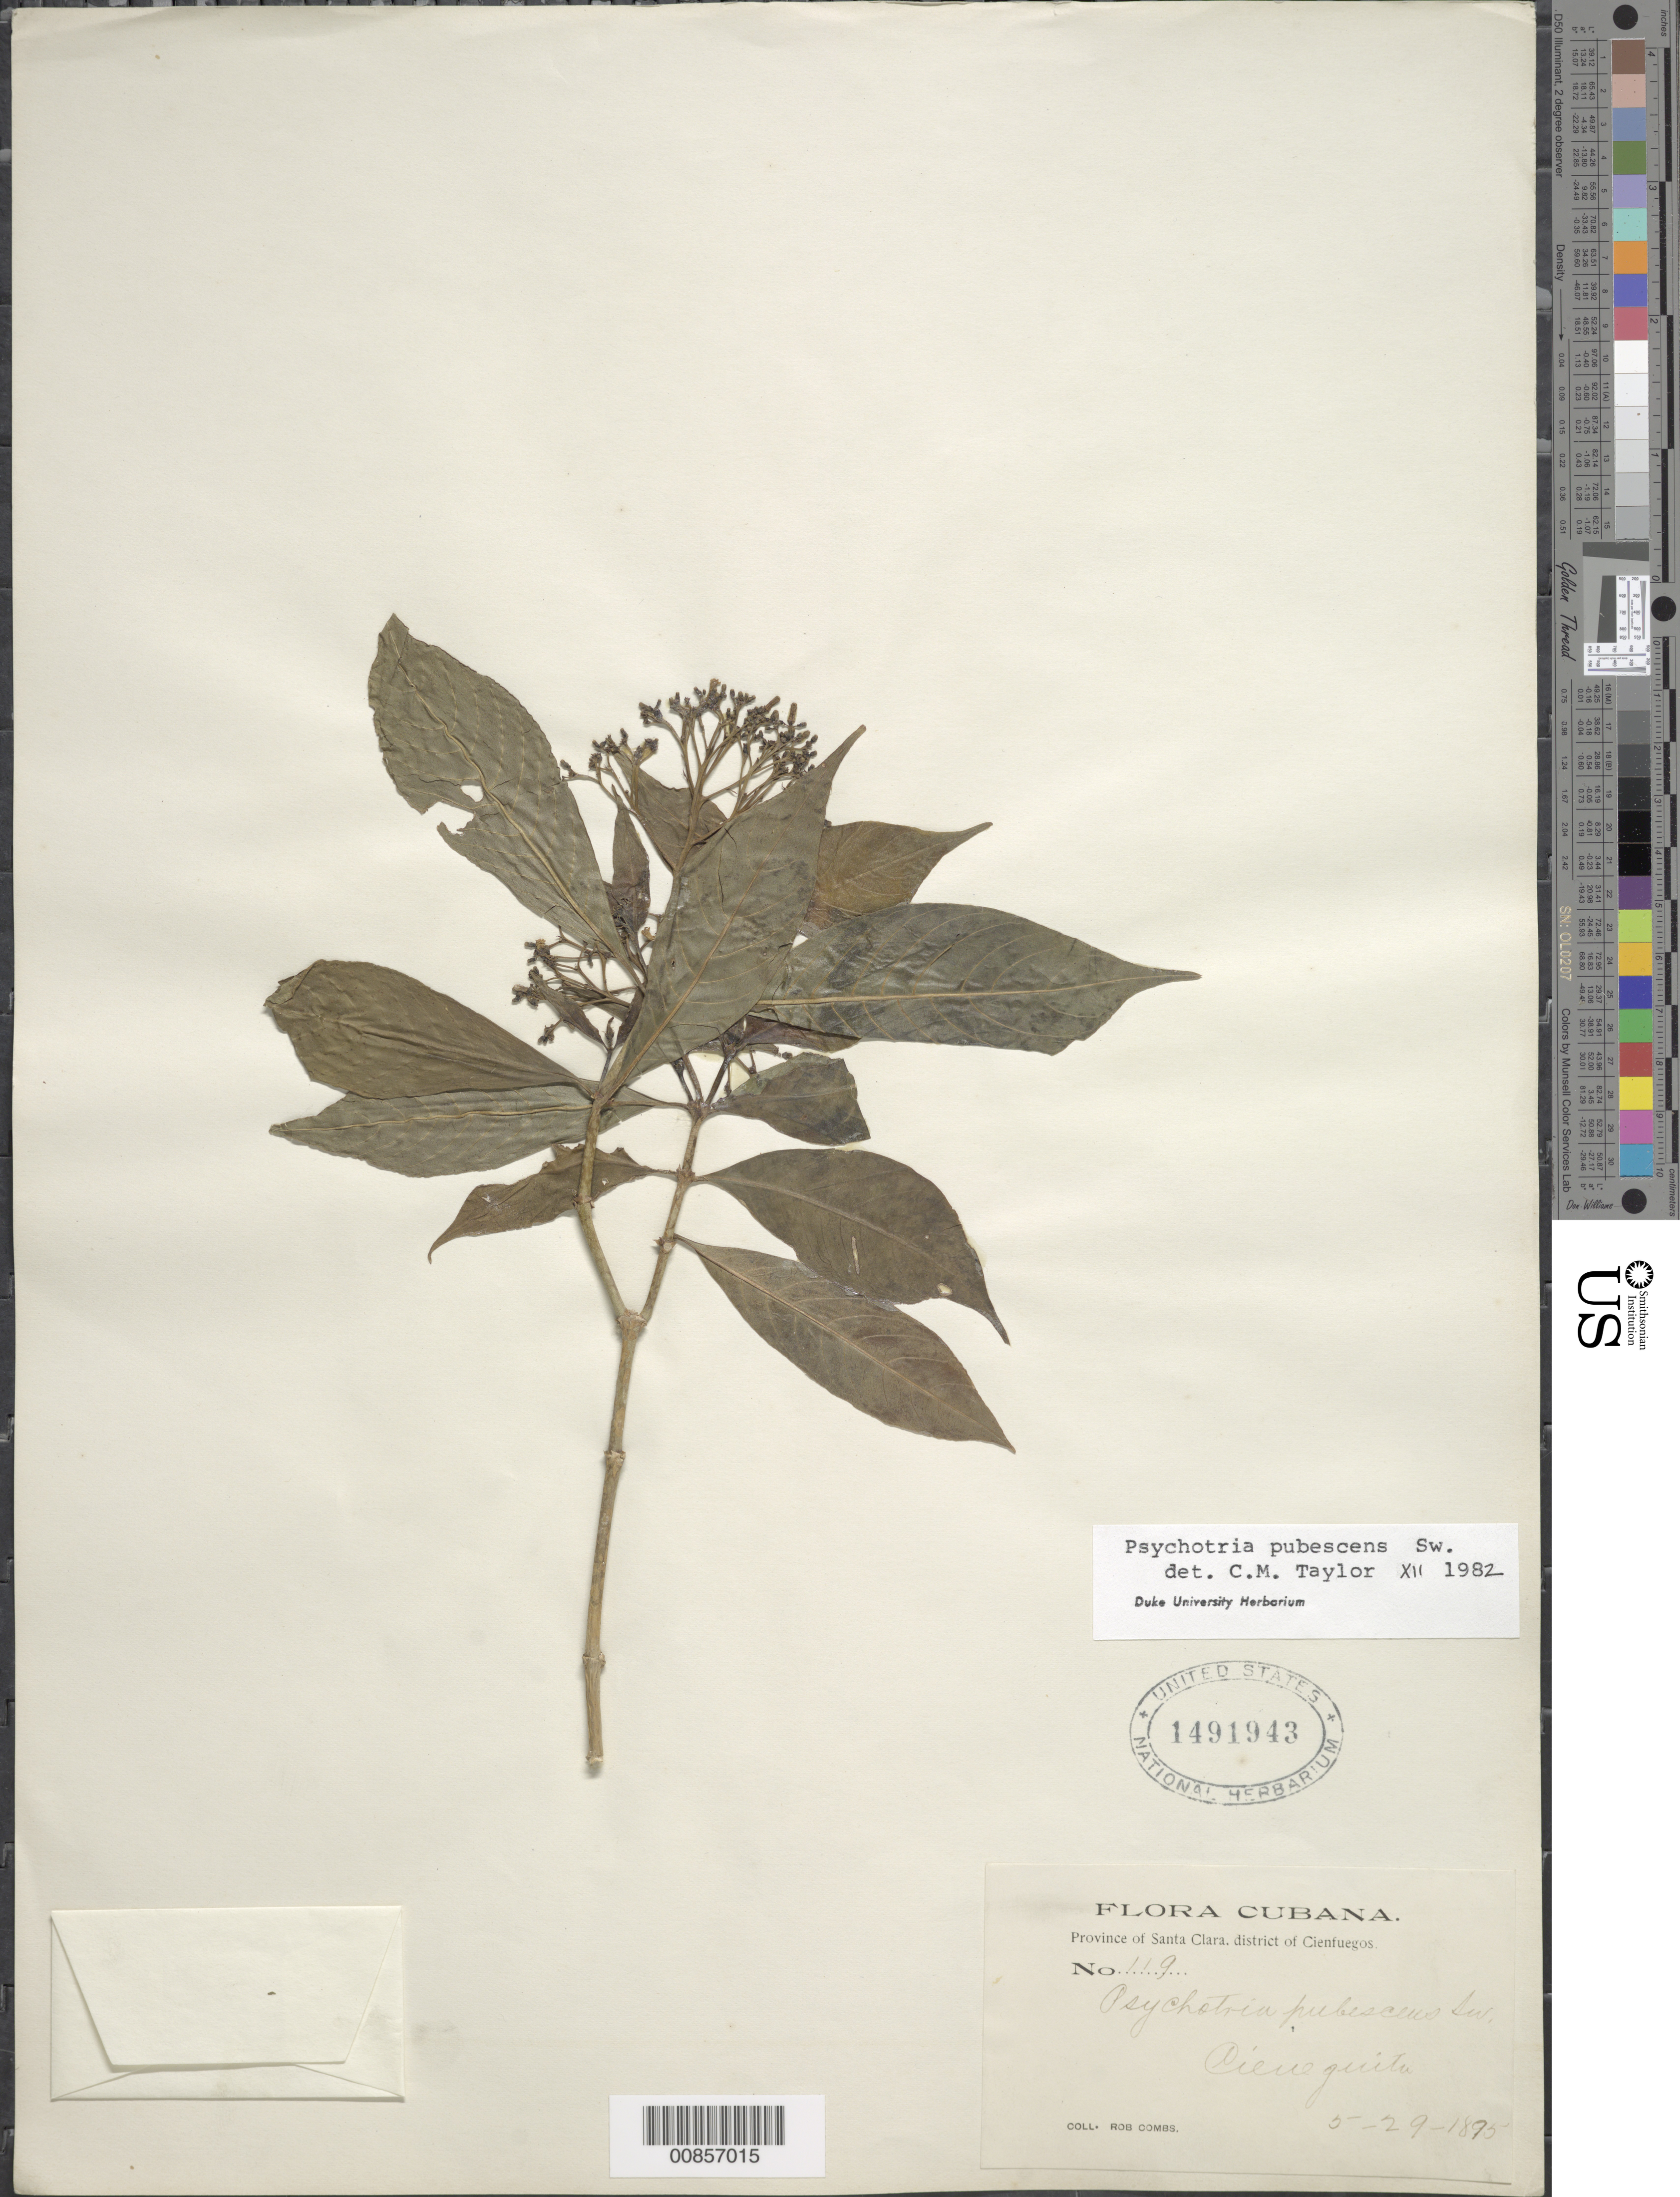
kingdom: Plantae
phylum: Tracheophyta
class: Magnoliopsida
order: Gentianales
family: Rubiaceae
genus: Psychotria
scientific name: Psychotria pubescens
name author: Sw.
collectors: R. Combs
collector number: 119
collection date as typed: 29 May 1875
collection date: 1875-05-29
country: Cuba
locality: Cieneguita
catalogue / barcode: US 1491943